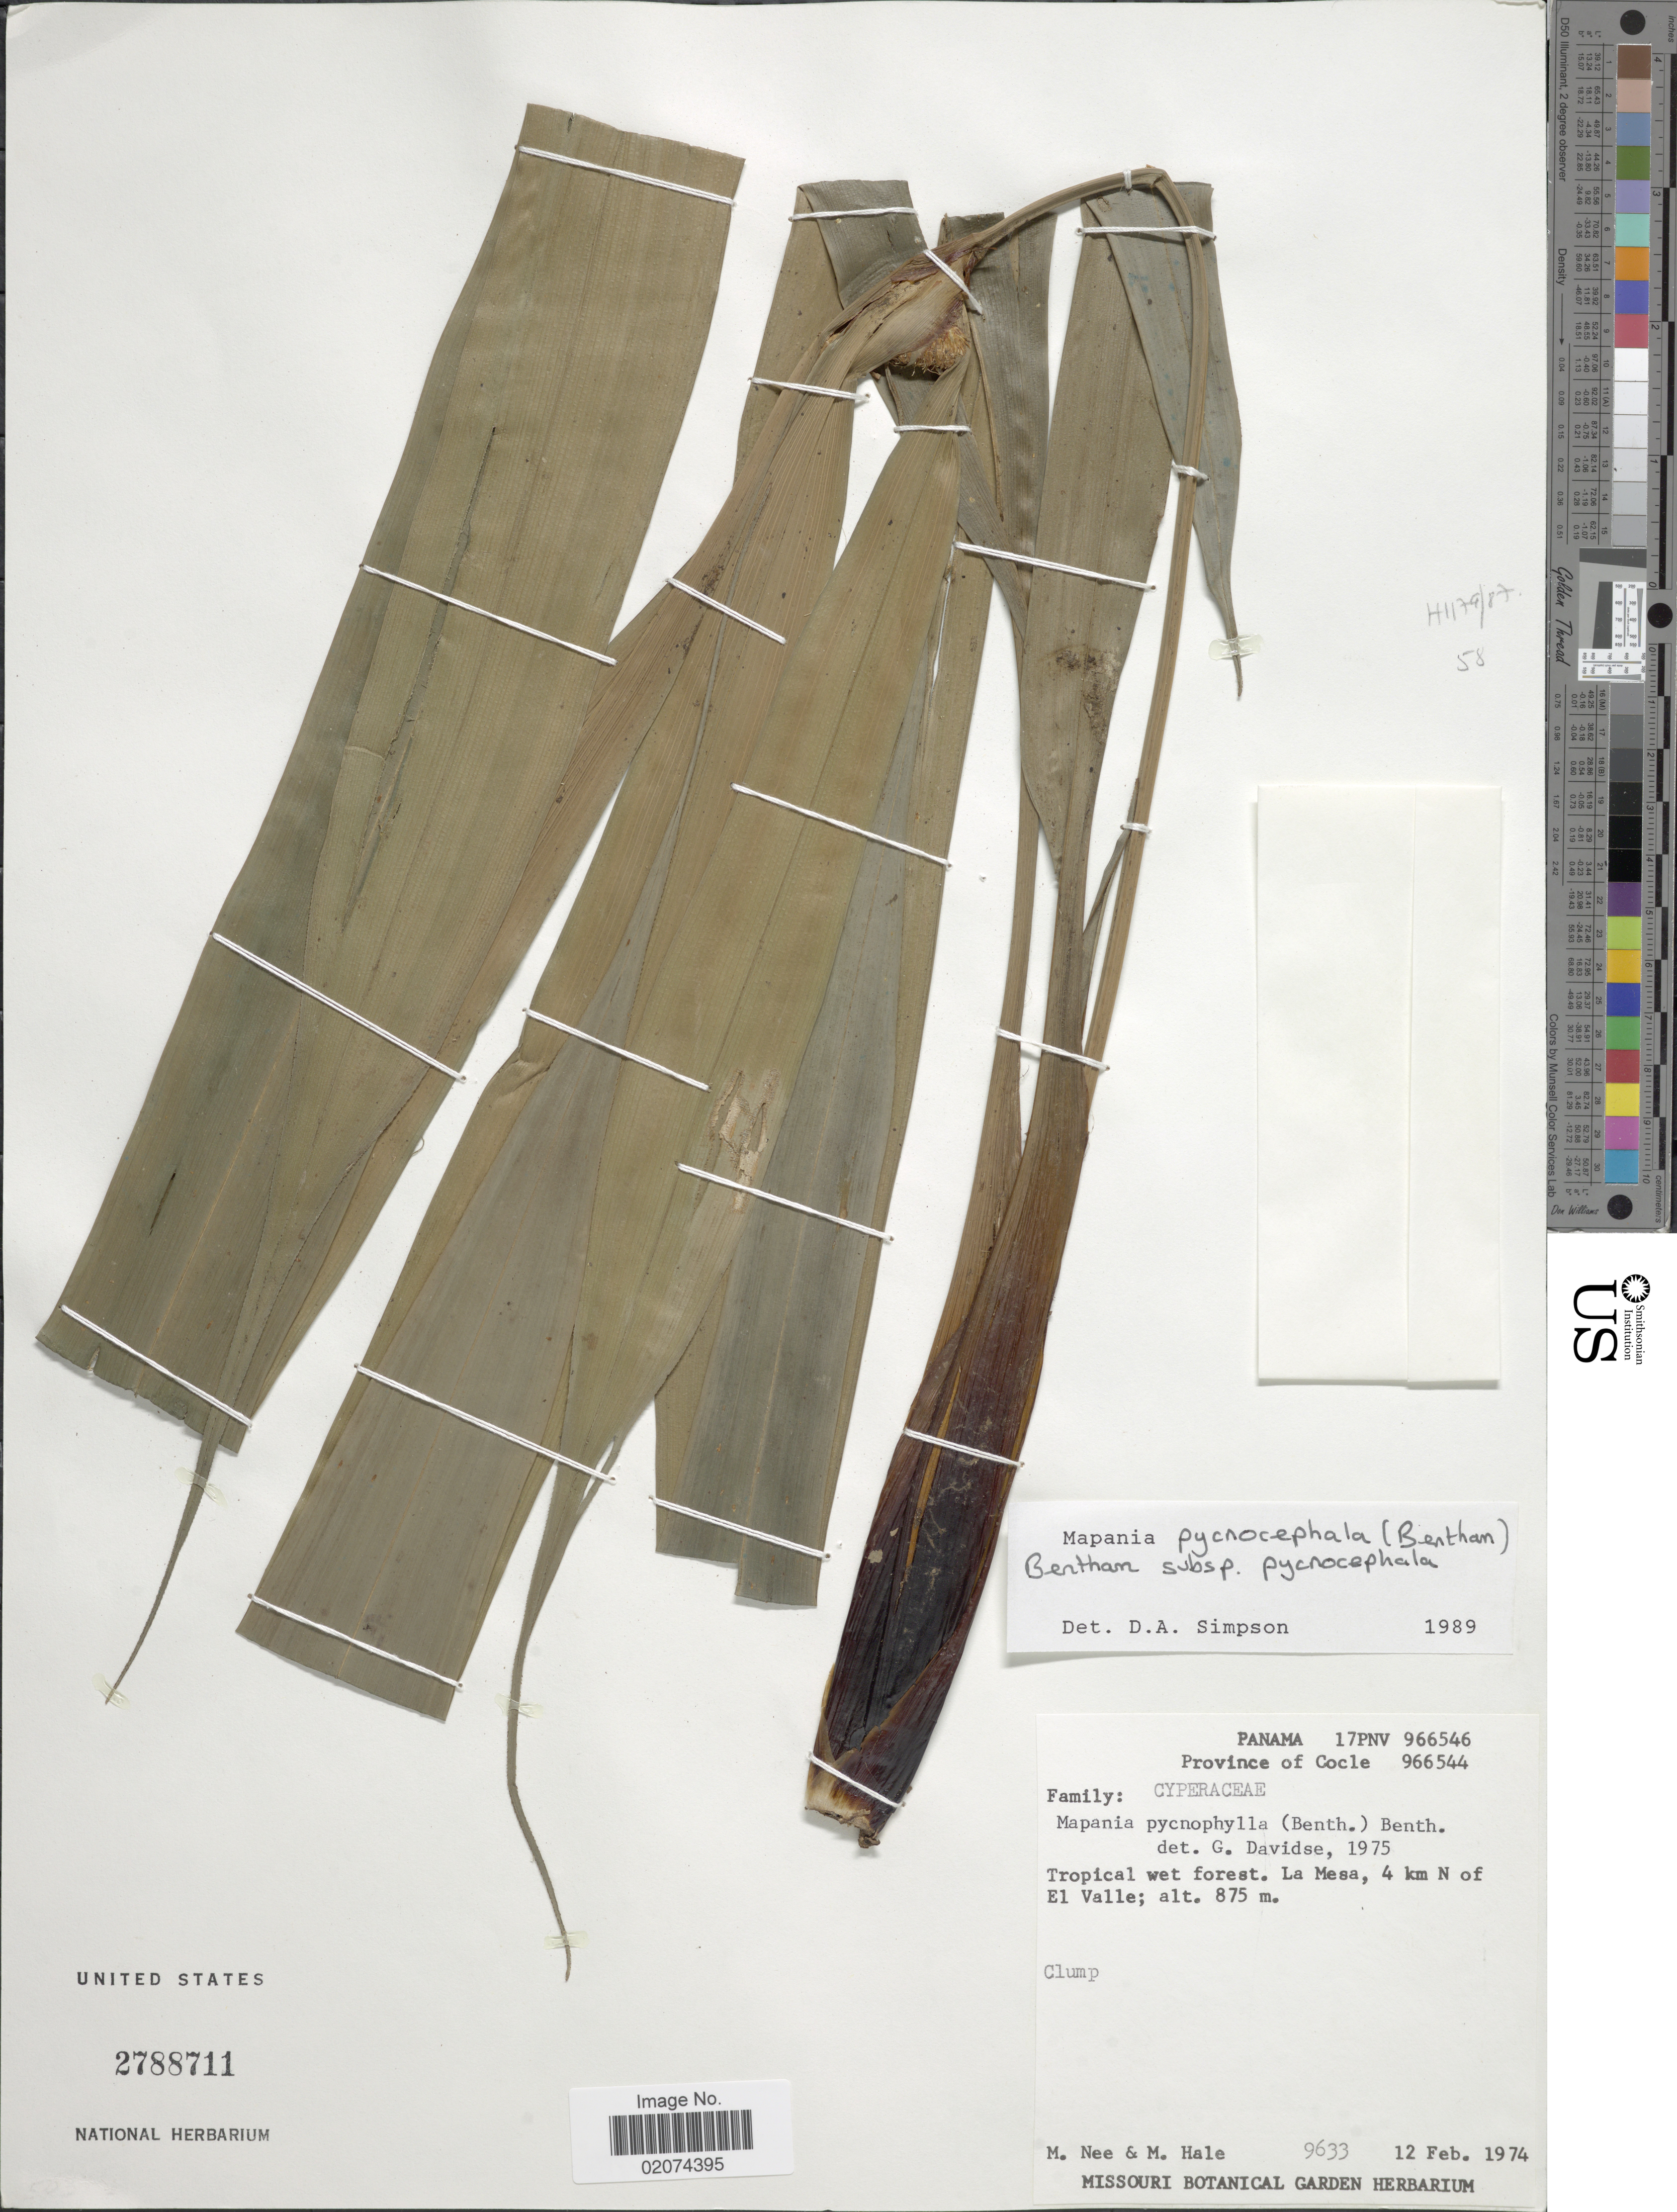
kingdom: Plantae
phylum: Tracheophyta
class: Liliopsida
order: Poales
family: Cyperaceae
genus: Mapania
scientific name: Mapania pycnocephala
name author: (Benth.) Benth.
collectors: M. Nee & M. Hale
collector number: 9633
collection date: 1974-02-12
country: Panama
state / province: Coclé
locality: La Mesa, 4 km N of El Valle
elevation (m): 875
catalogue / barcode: US 2788711